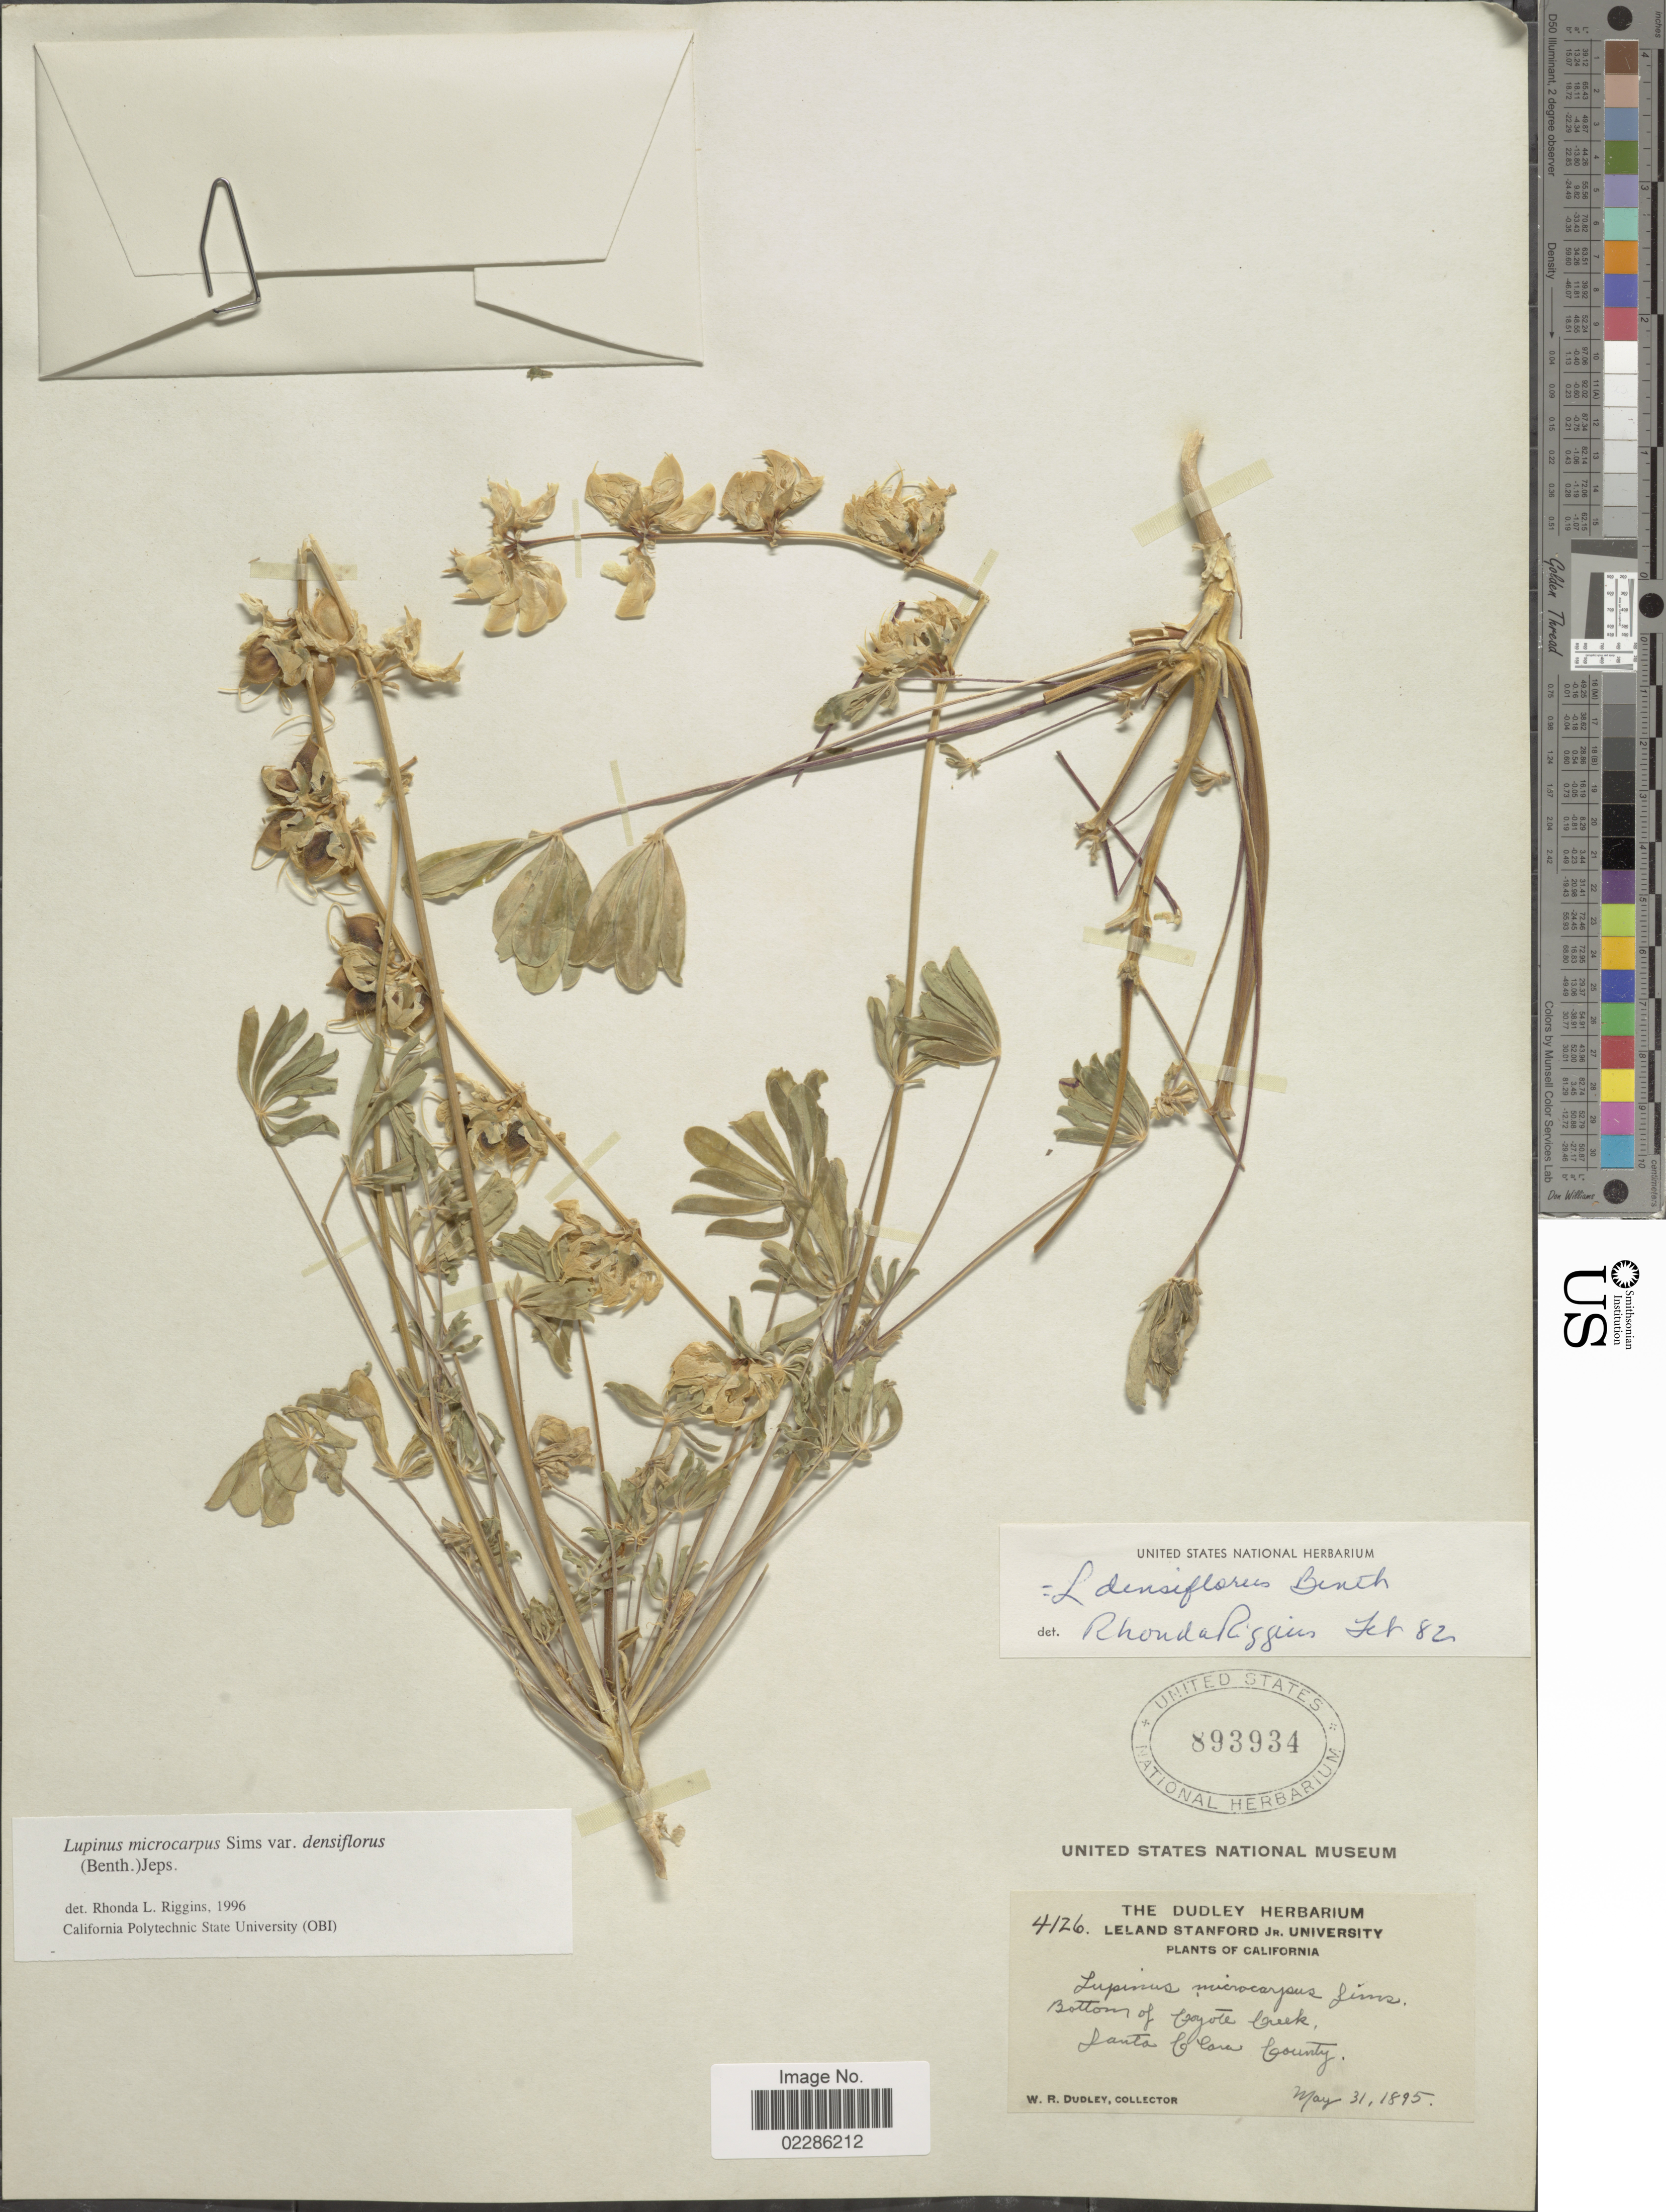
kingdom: Plantae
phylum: Tracheophyta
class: Magnoliopsida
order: Fabales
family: Fabaceae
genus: Lupinus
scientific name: Lupinus microcarpus var. densiflorus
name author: (Benth.) Jeps.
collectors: W. Dudley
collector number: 4126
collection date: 1895-05-31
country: United States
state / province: California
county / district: Santa Clara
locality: Bottom of Coyote Creek, Santa Clara County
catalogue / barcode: US 893934